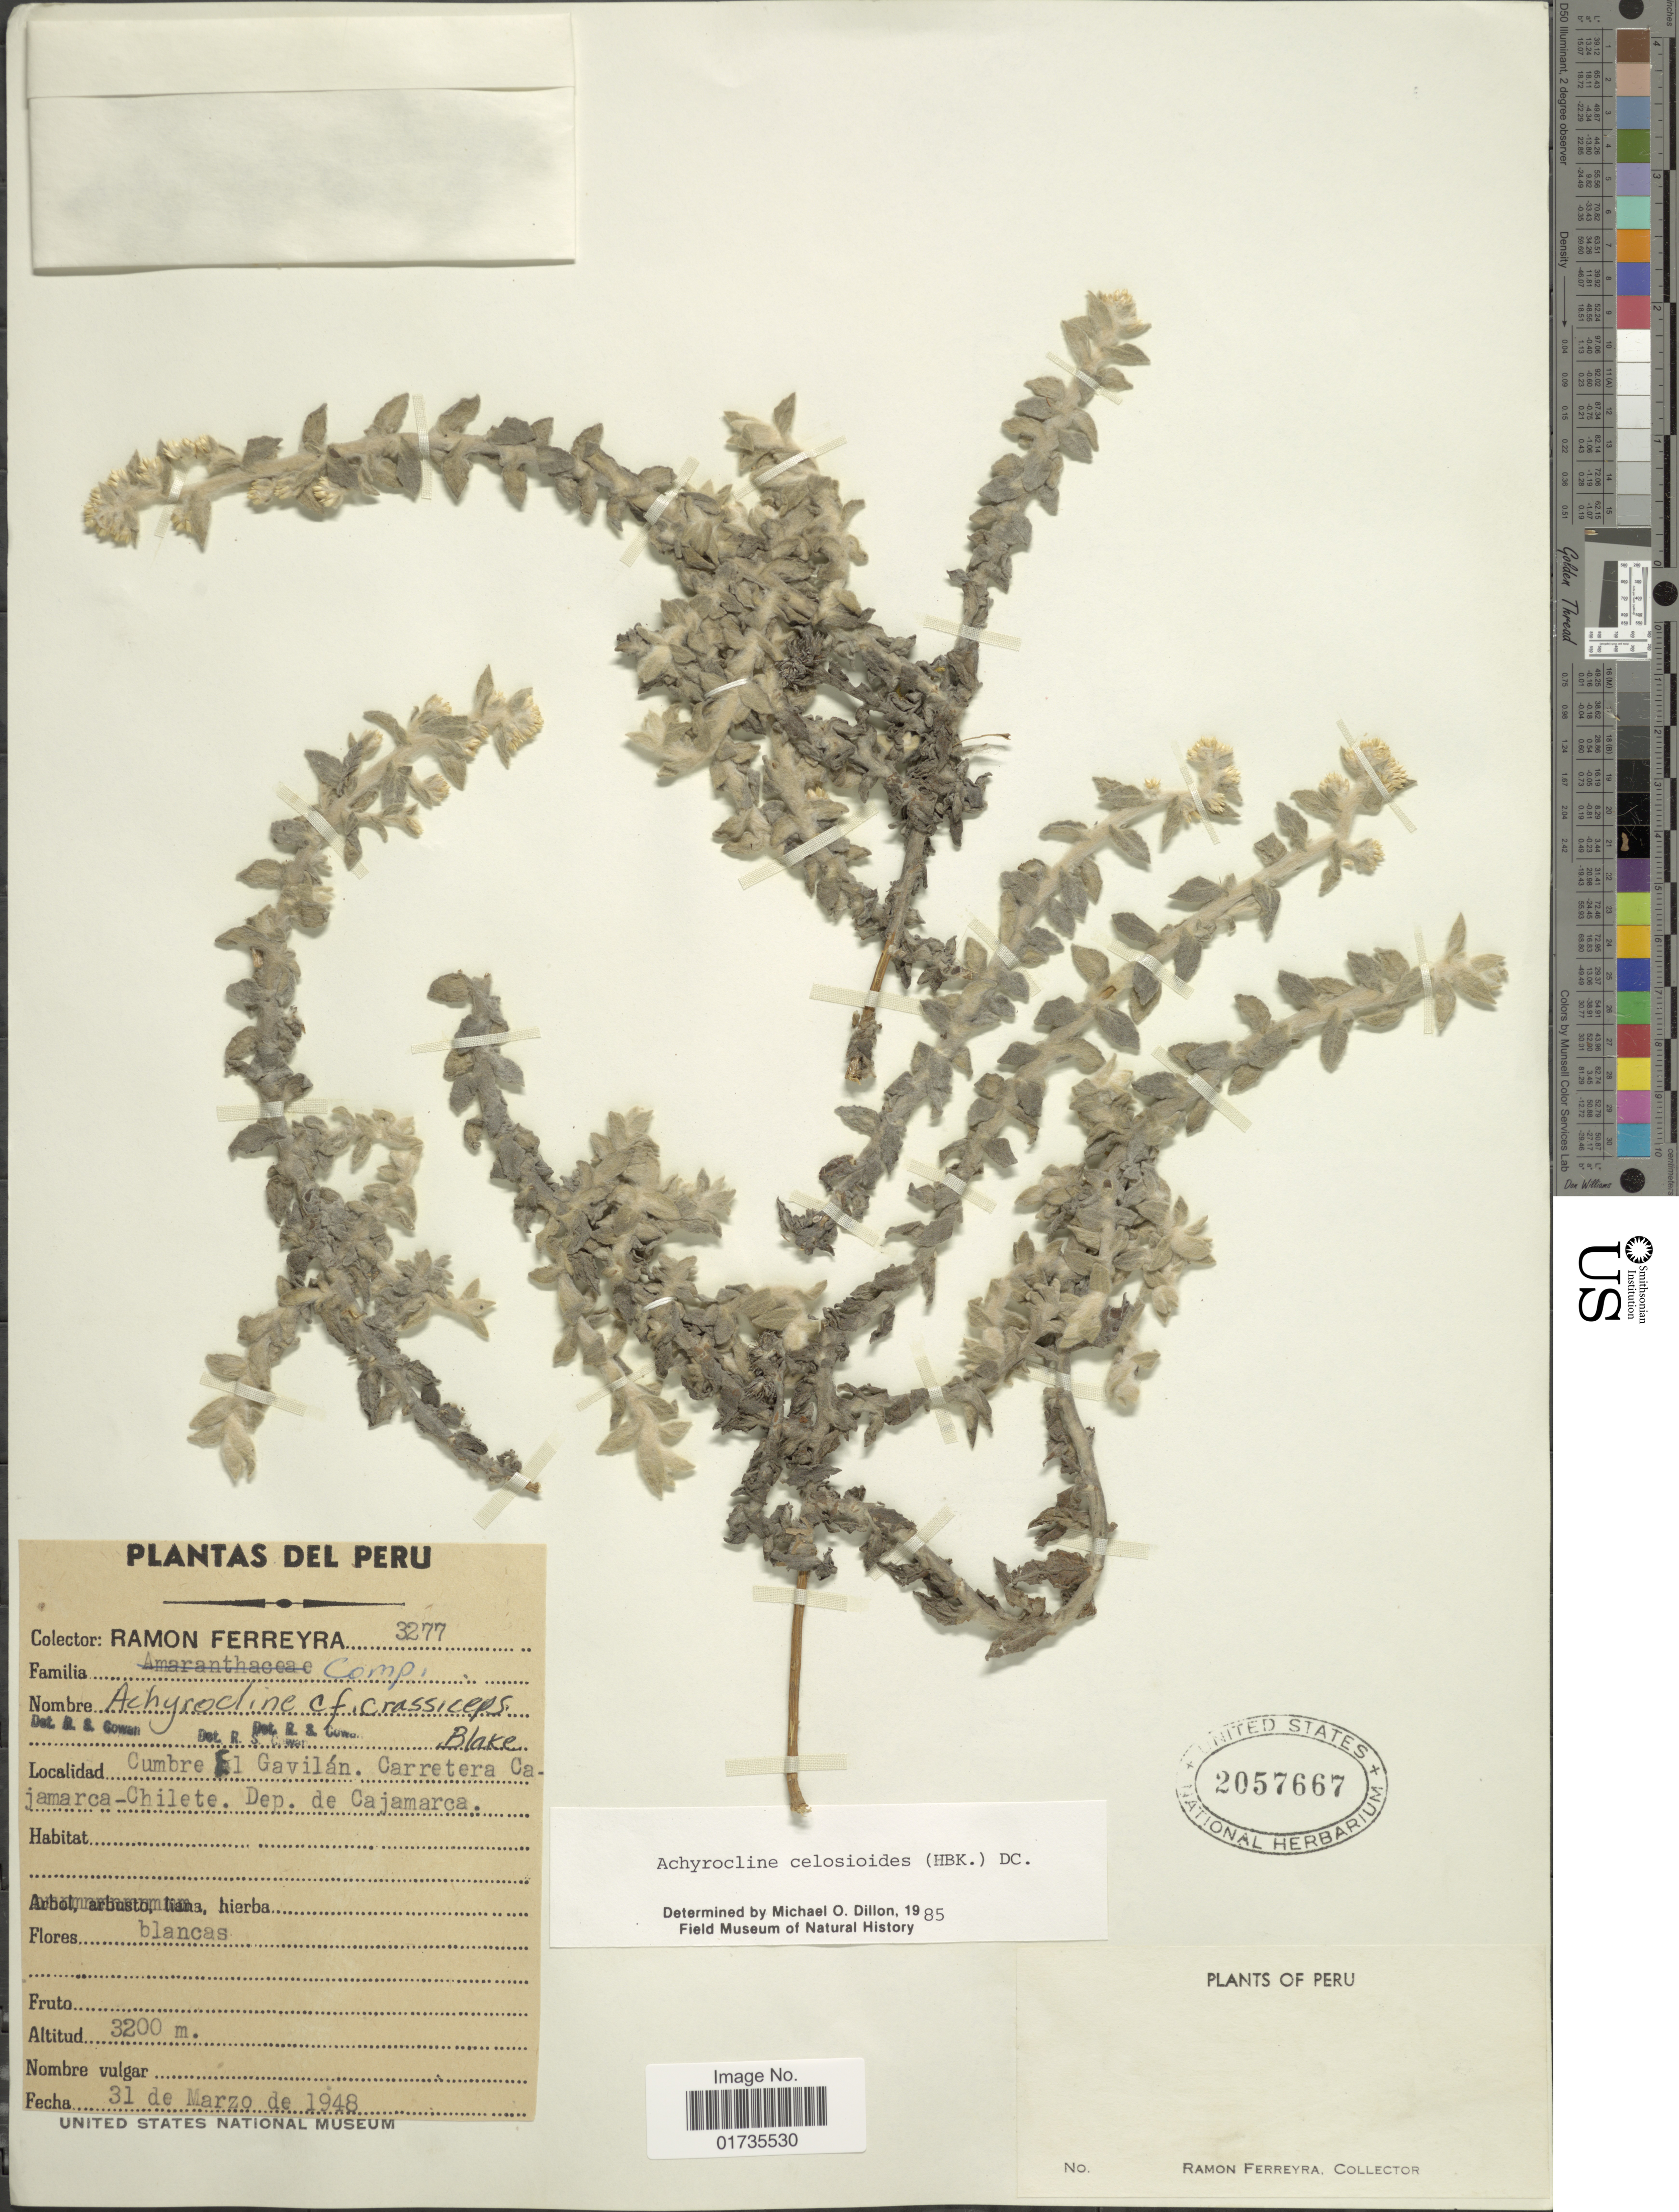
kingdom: Plantae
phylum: Tracheophyta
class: Magnoliopsida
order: Asterales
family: Asteraceae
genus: Achyrocline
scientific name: Achyrocline celosioides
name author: (Kunth) DC.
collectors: R. A. Ferreyra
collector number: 3277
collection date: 1948-03-31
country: Peru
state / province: Cajamarca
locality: Cumbre El Gavilan. Carretera Cajamarca-Chilete. Dep. de Cajamarca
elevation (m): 3200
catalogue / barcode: US 2057667